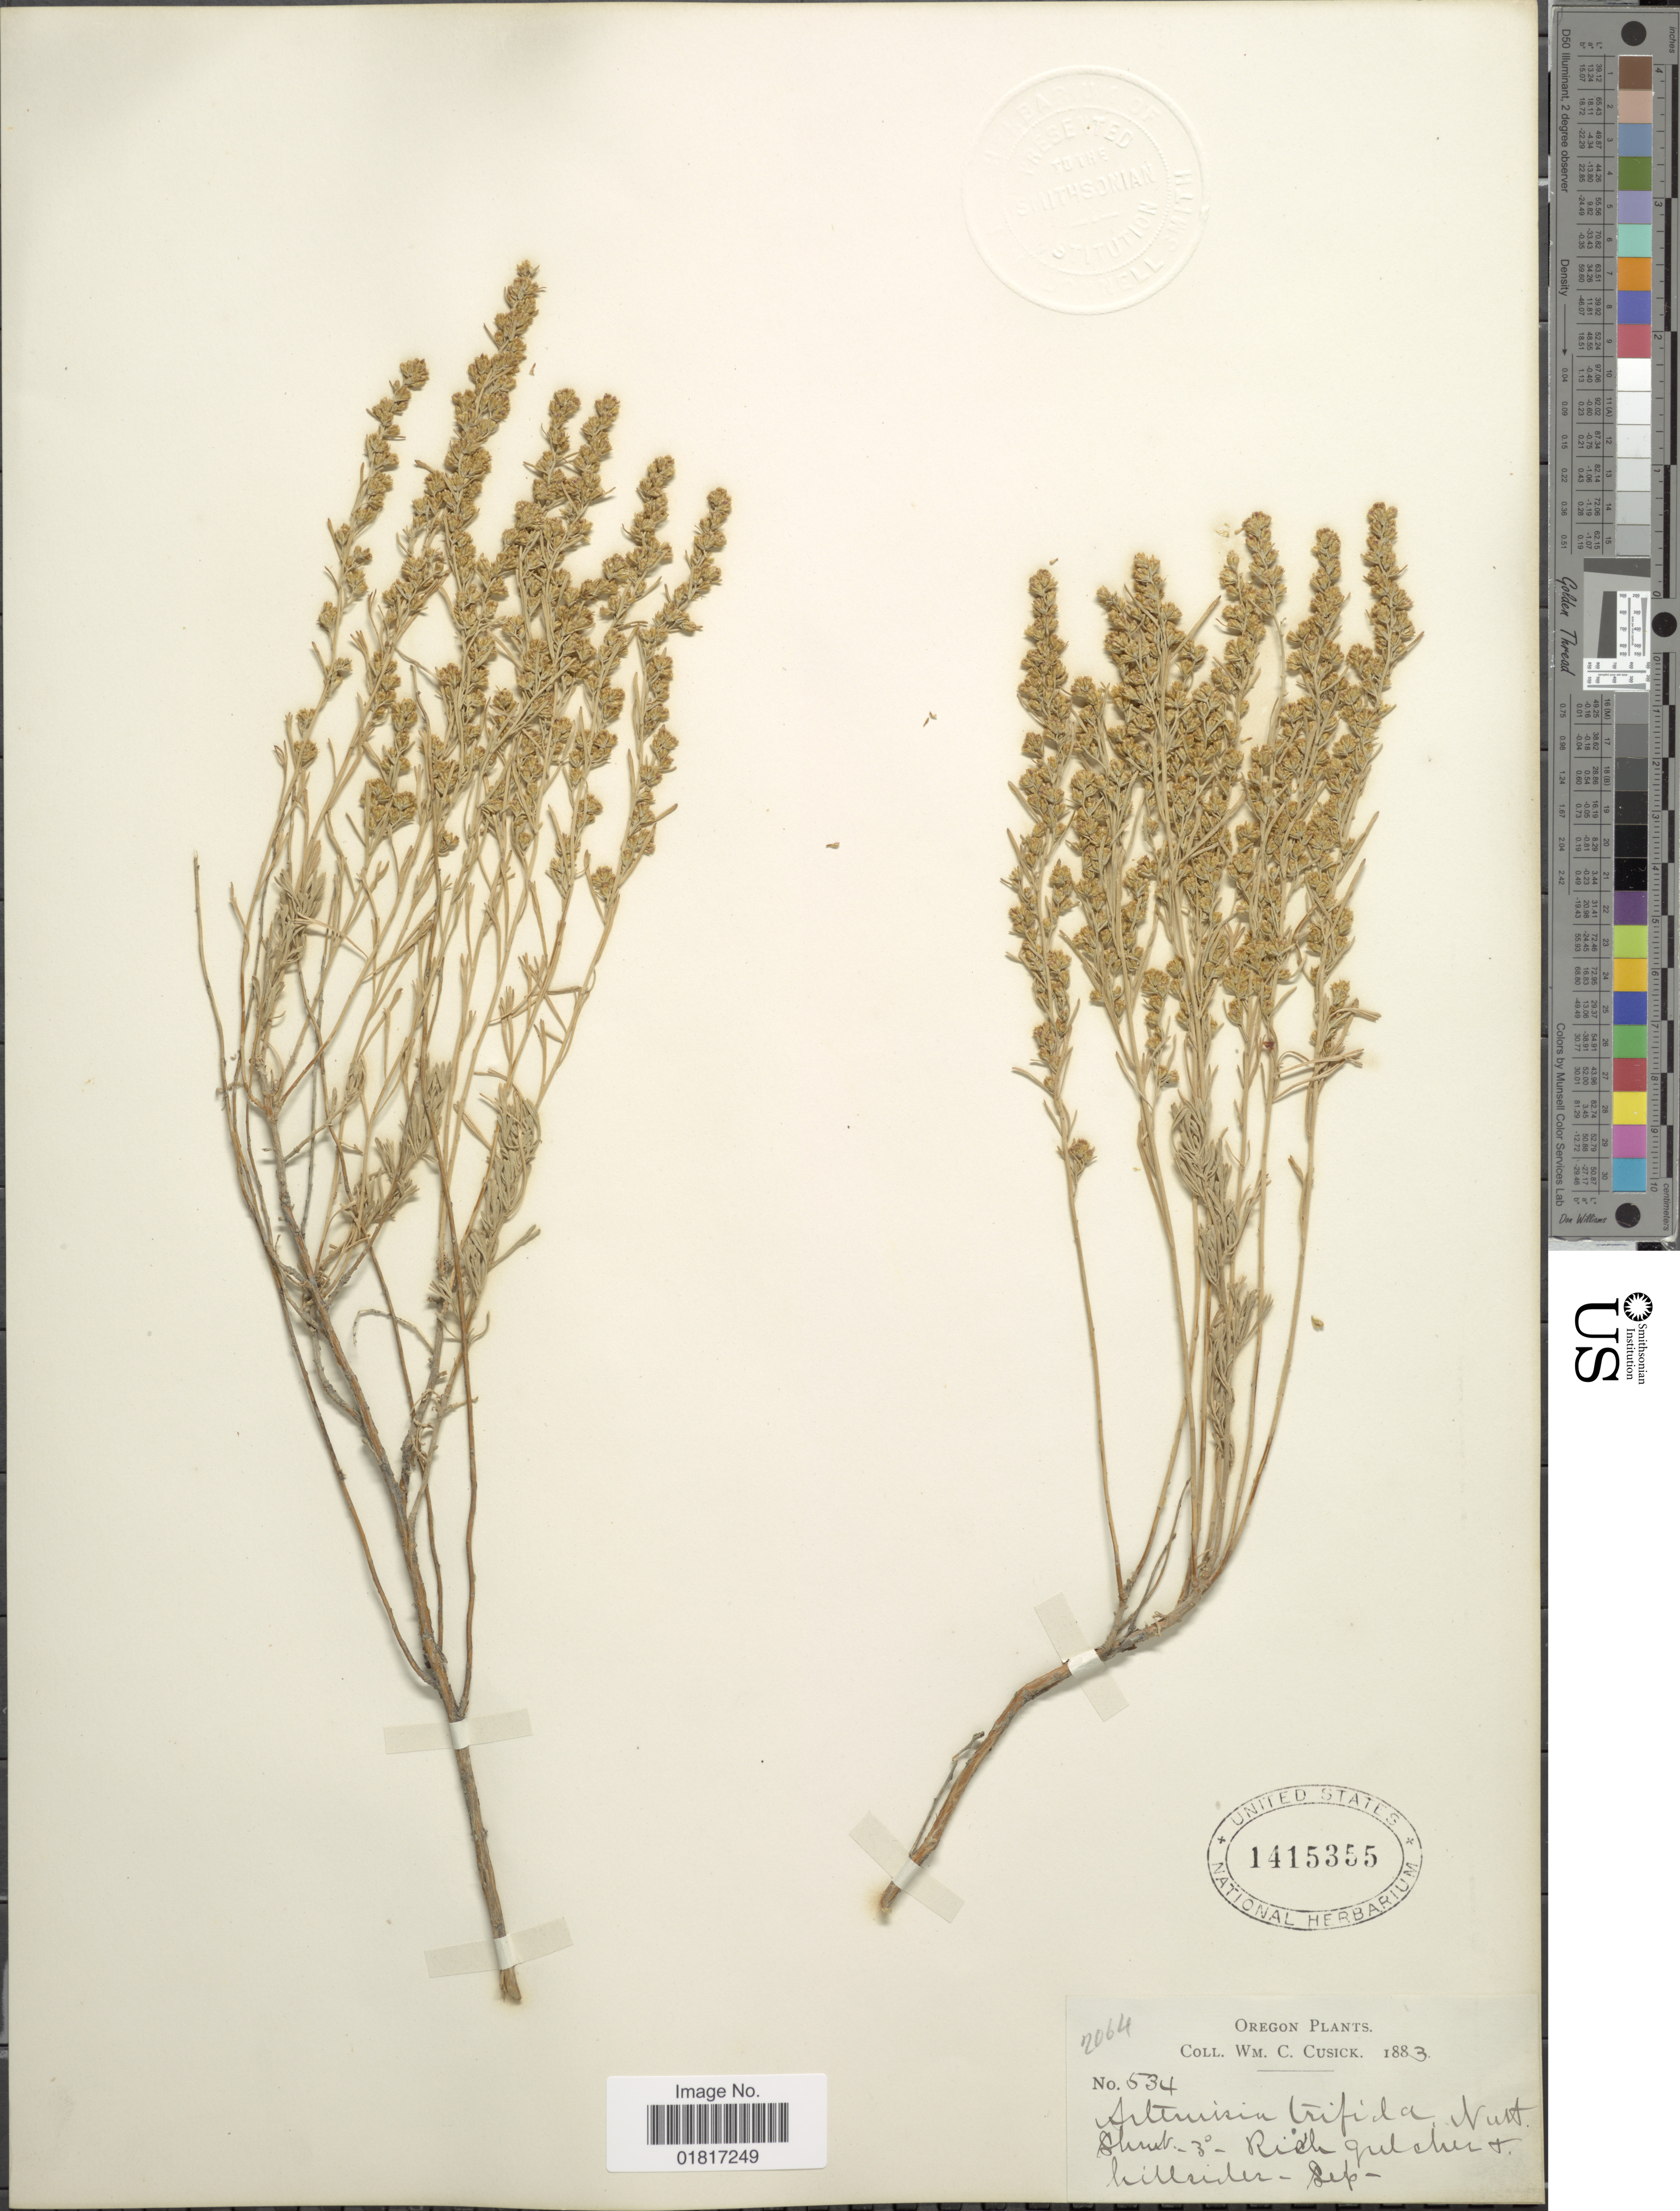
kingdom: Plantae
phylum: Tracheophyta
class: Magnoliopsida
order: Asterales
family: Asteraceae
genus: Artemisia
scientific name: Artemisia tridentata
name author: Nutt.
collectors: W. C. Cusick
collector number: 534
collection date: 1883-09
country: United States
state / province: Oregon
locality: Rich gulches + hillsides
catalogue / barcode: US 1415355